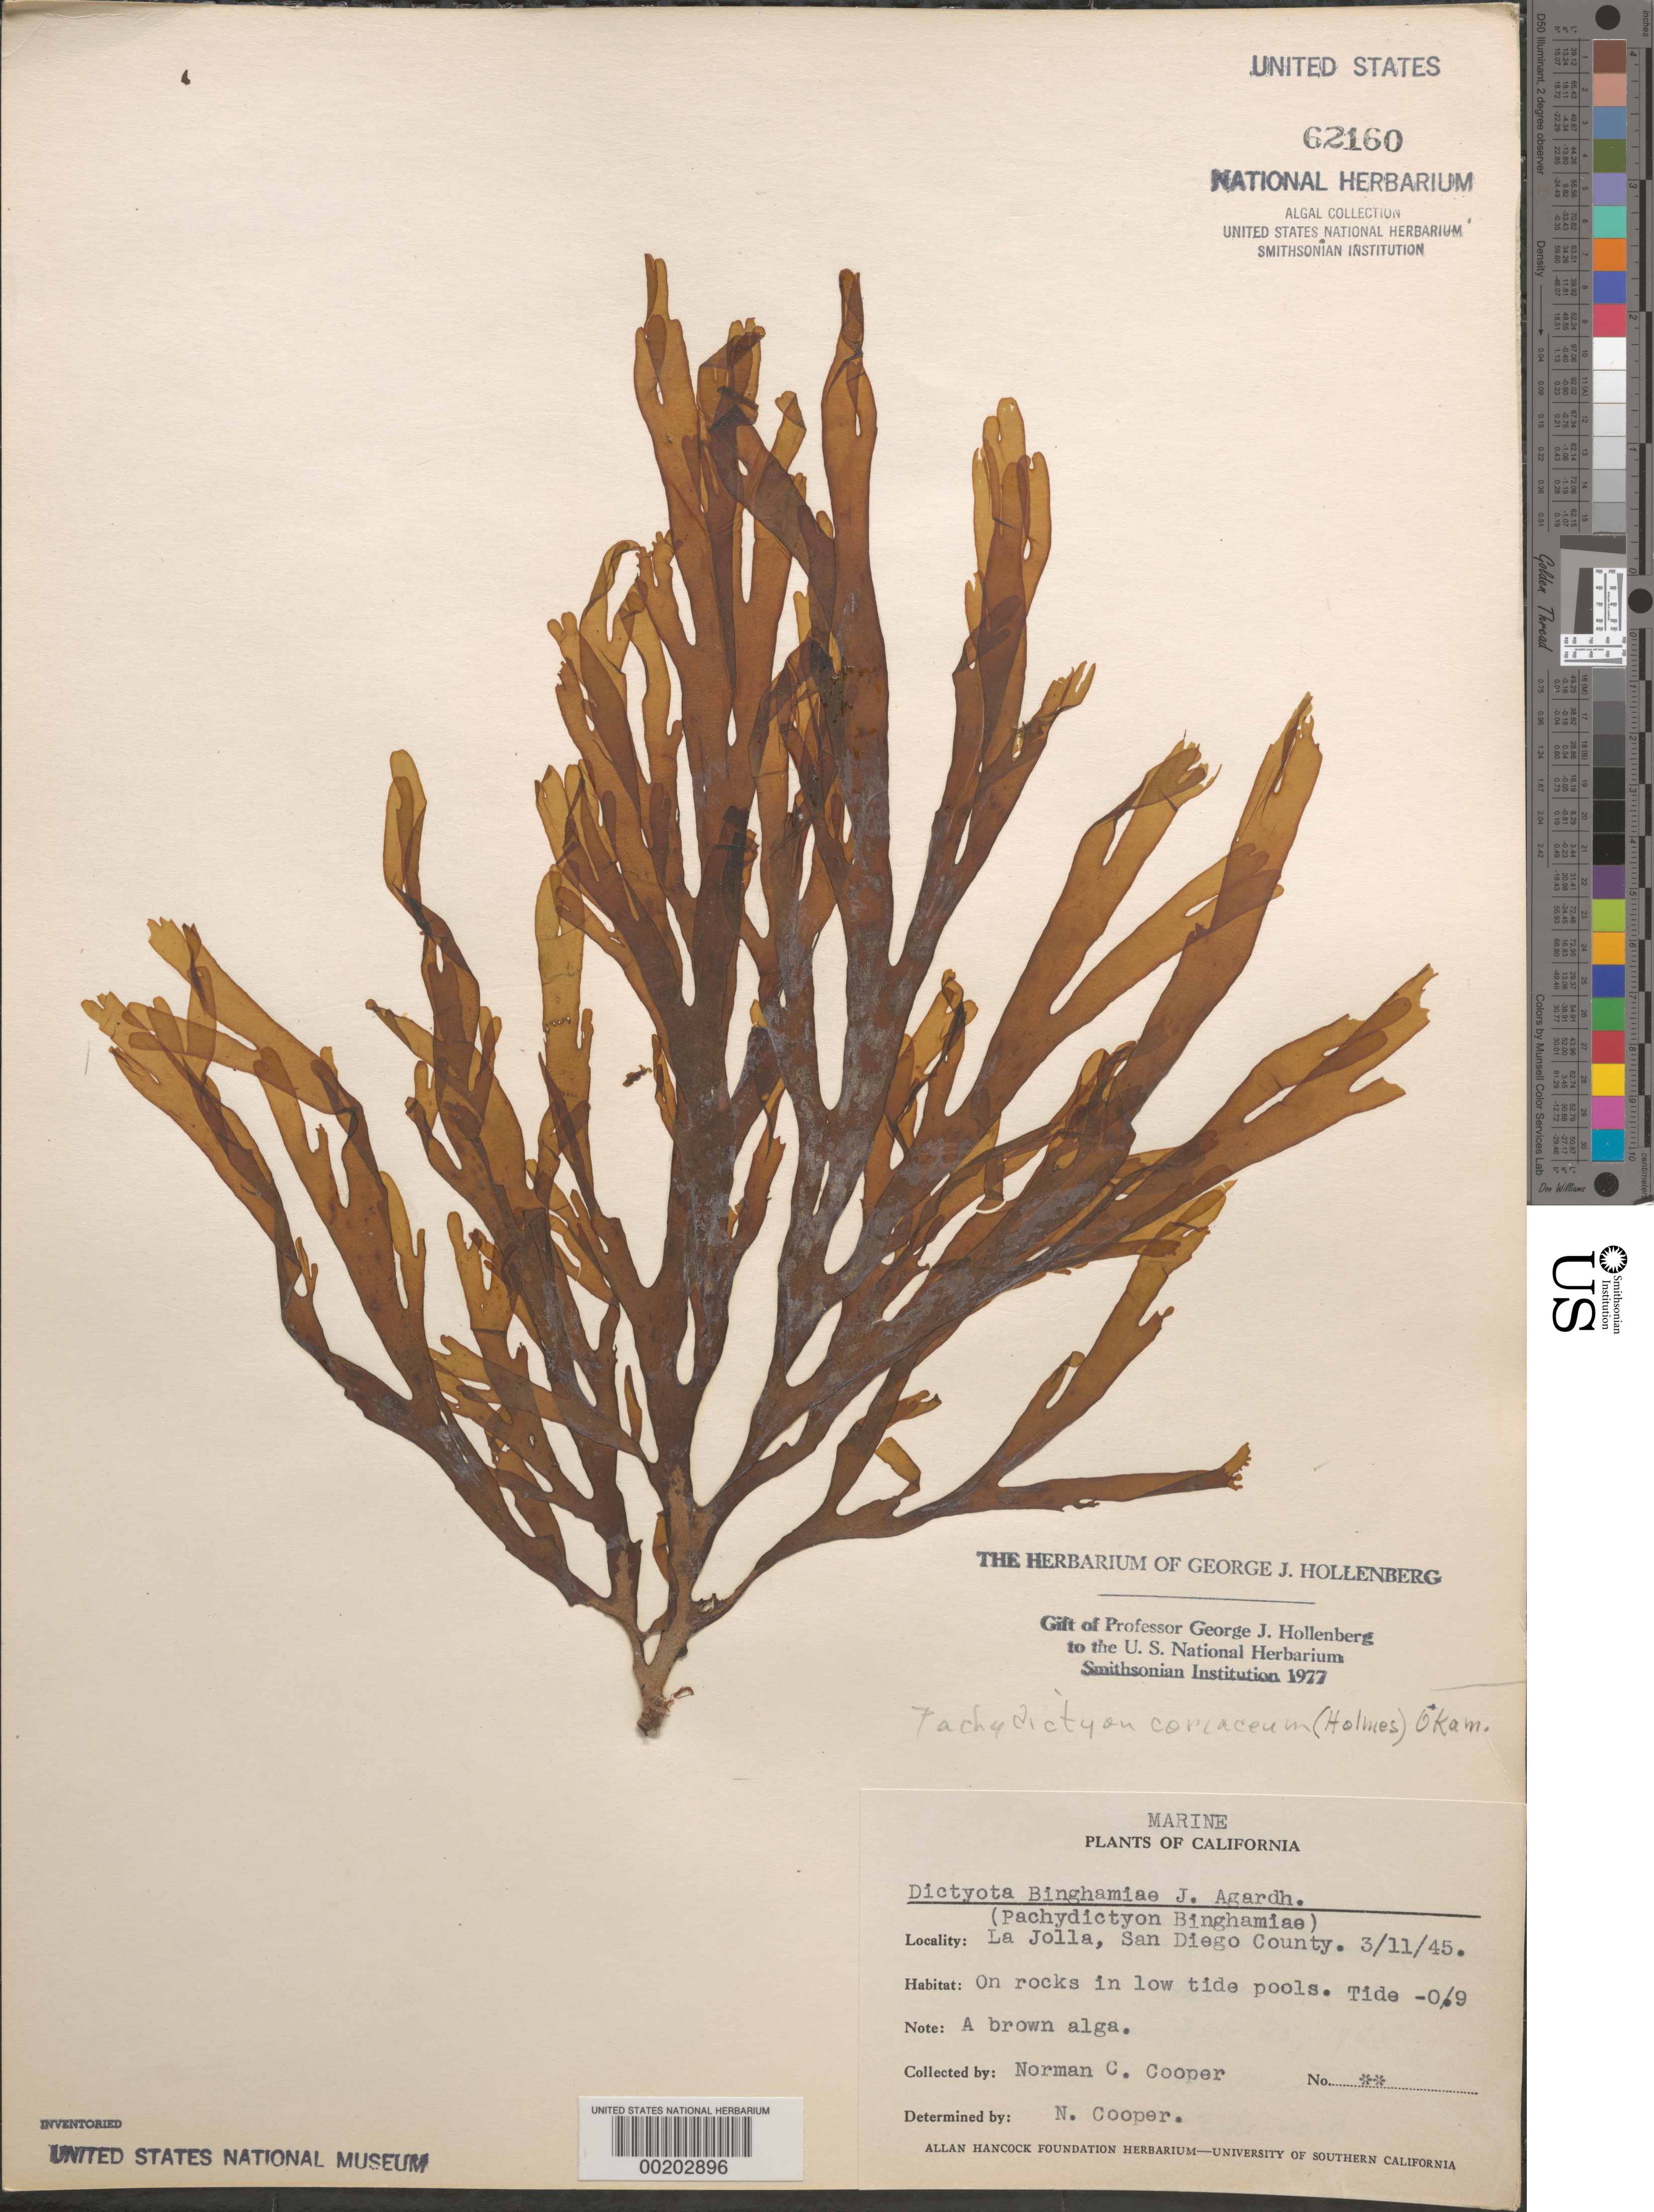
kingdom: Chromista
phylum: Ochrophyta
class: Phaeophyceae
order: Dictyotales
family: Dictyotaceae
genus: Pachydictyon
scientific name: Pachydictyon coriaceum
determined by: Hollenberg, George J.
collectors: N. Cooper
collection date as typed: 11 Mar 1945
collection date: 1945-03-11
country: United States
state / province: California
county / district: San Diego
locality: La Jolla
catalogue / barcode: US 62160